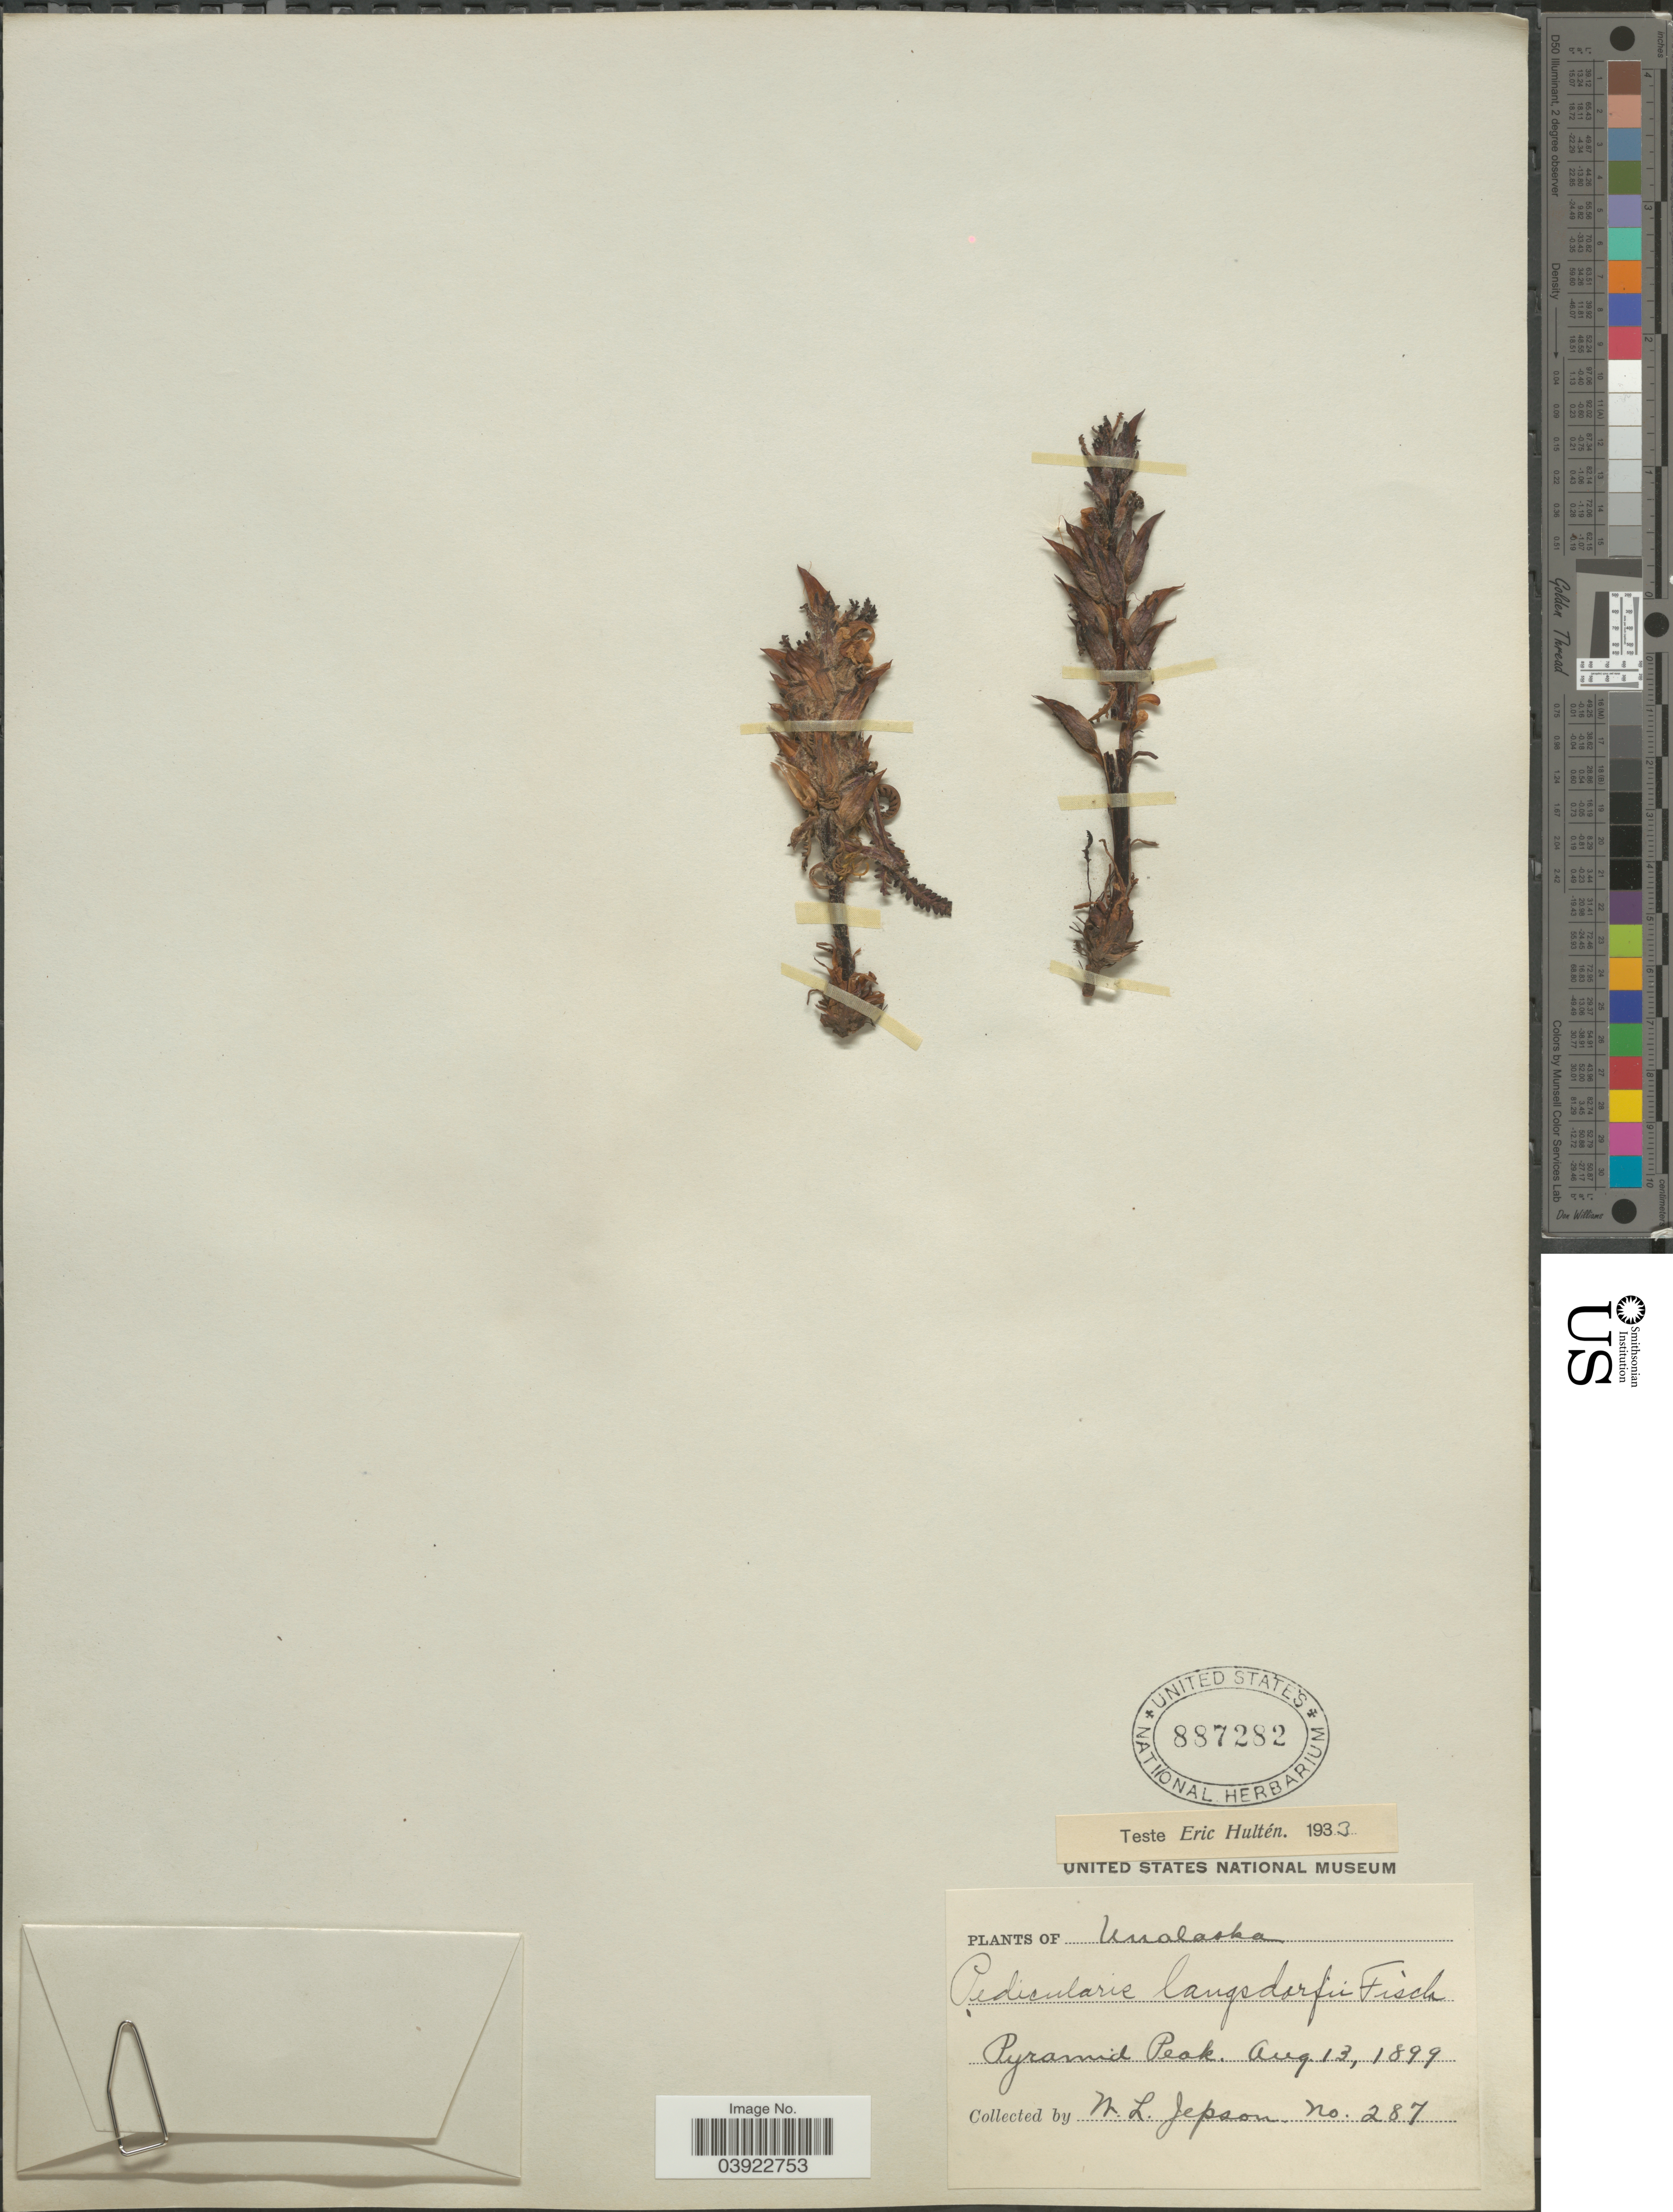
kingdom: Plantae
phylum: Tracheophyta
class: Magnoliopsida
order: Lamiales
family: Orobanchaceae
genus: Pedicularis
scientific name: Pedicularis langsdorffii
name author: Fisch. ex Steven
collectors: W. L. Jepson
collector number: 287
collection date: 1899-08-13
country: United States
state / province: Alaska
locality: Unalaska. Pyramid Peak.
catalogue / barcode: US 887282